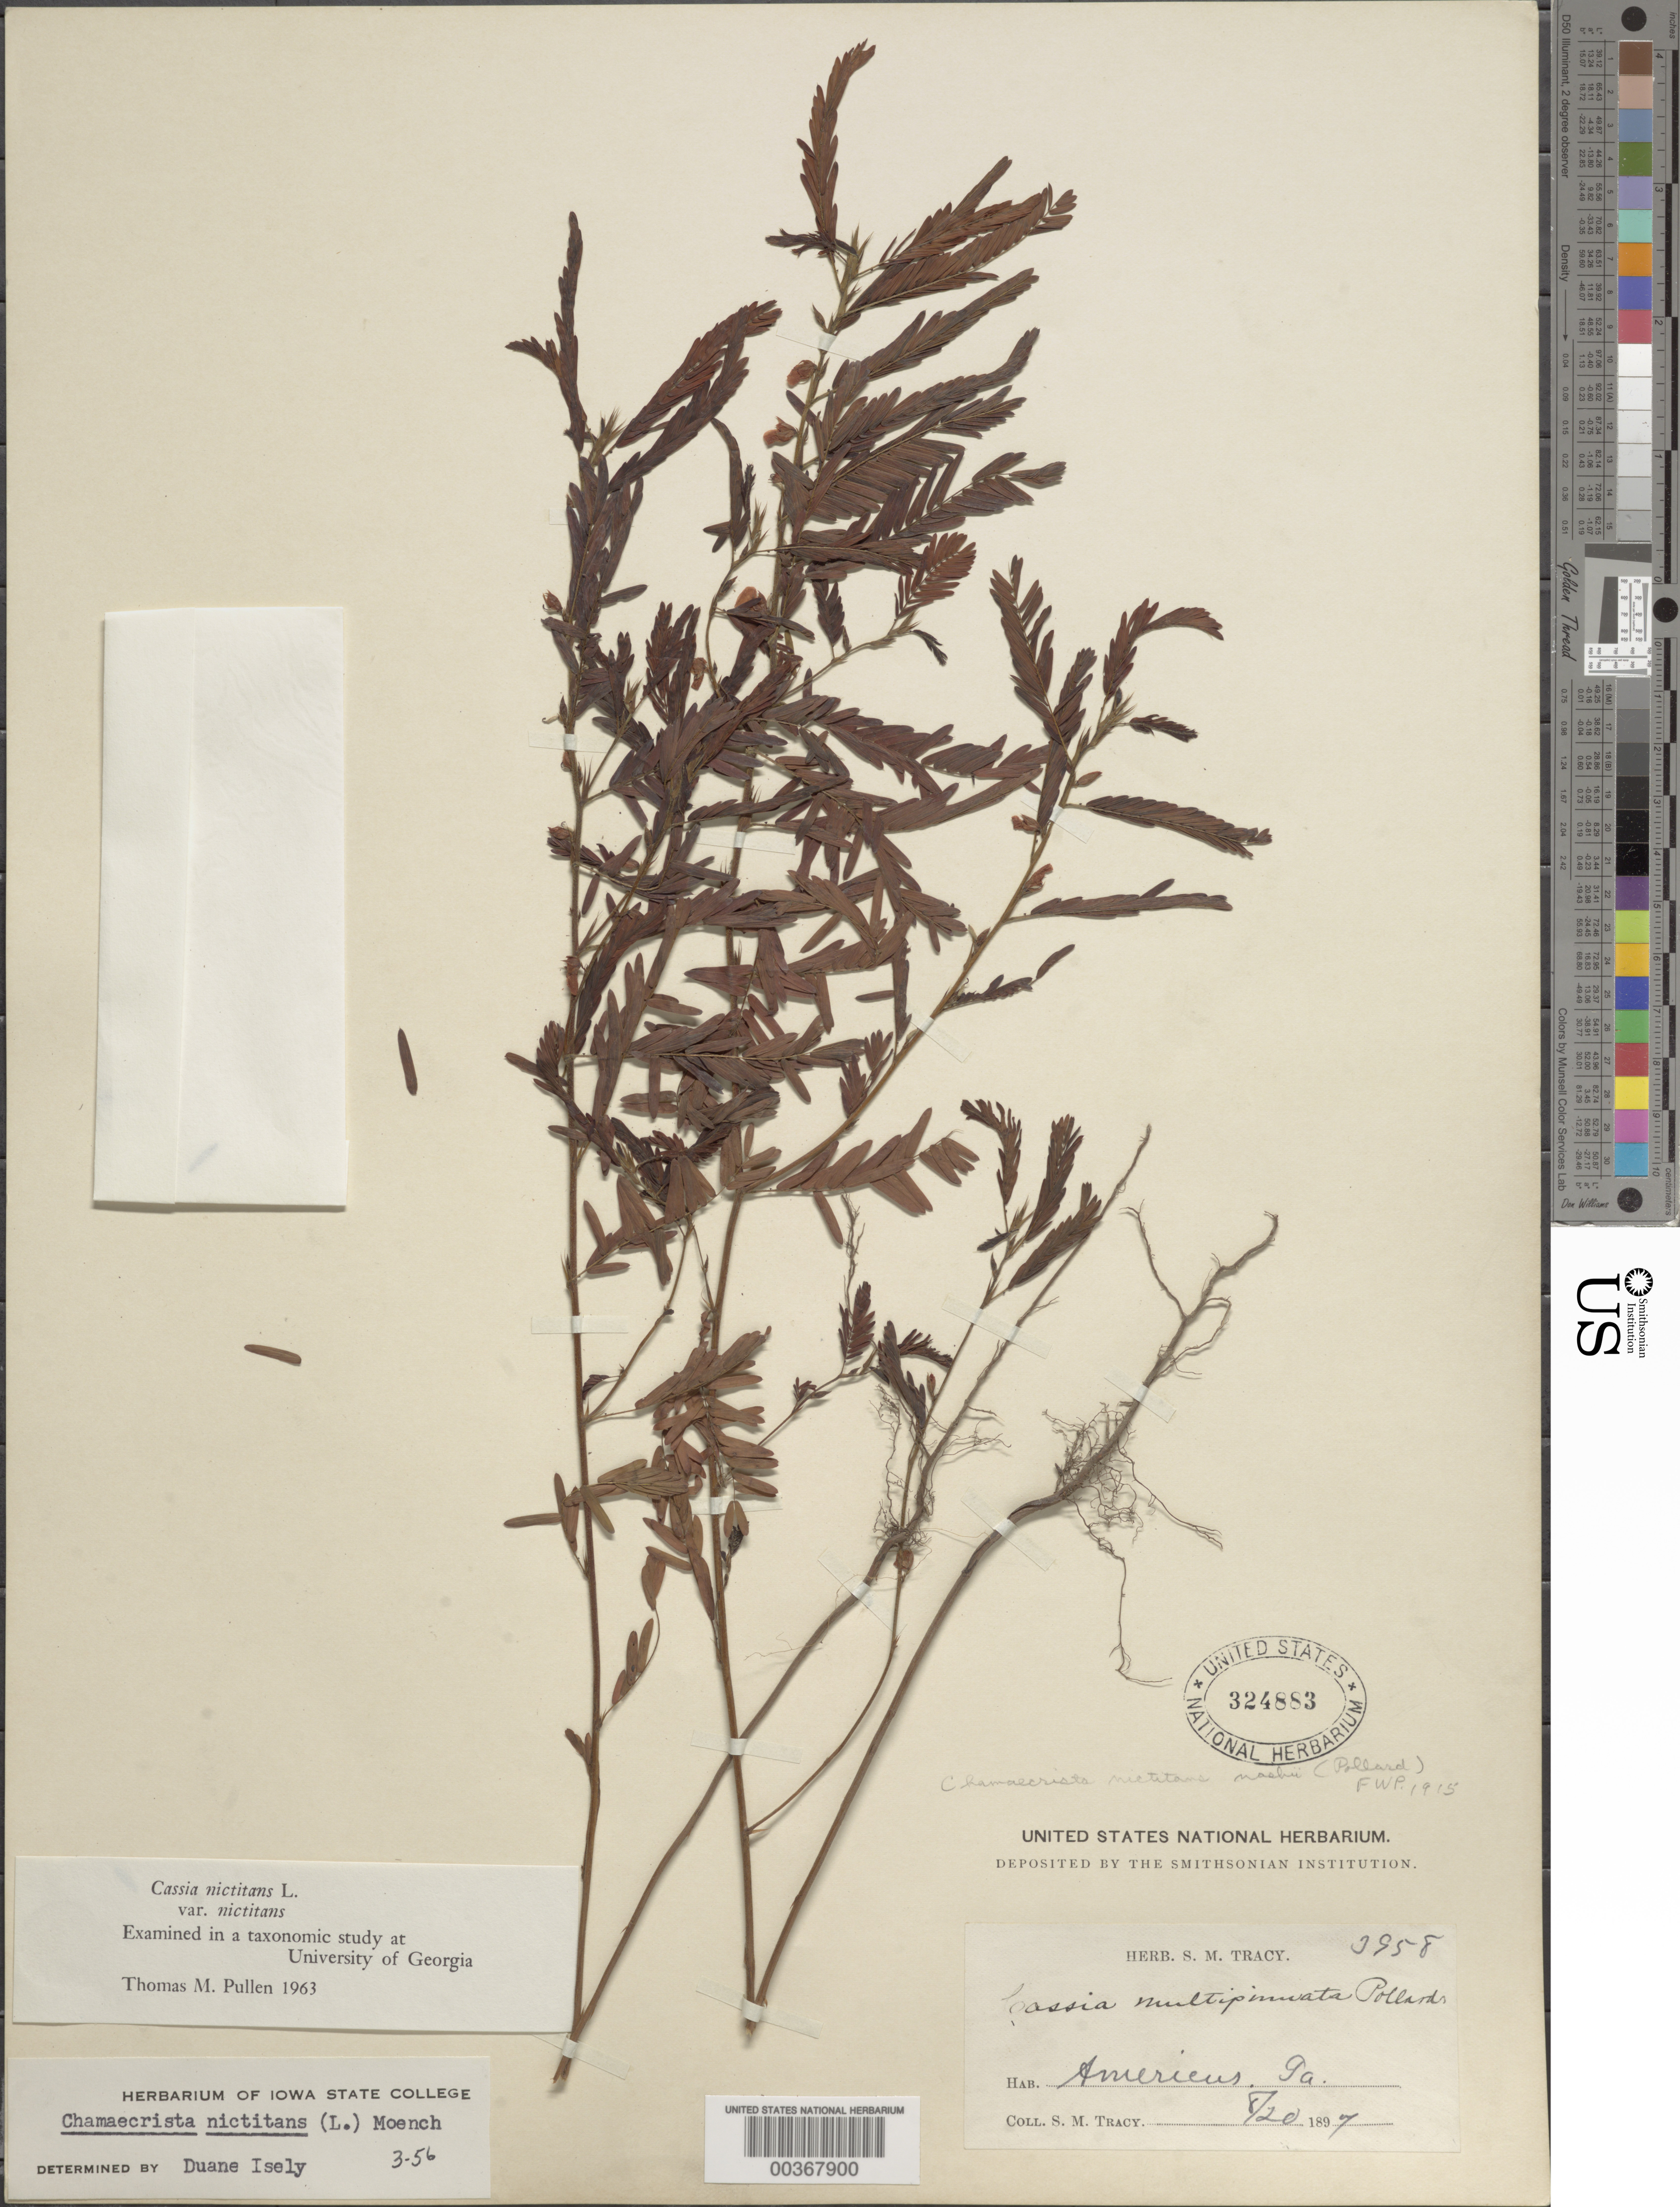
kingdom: Plantae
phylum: Tracheophyta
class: Magnoliopsida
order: Fabales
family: Fabaceae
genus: Chamaecrista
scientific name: Chamaecrista nictitans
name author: (L.) Moench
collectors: S. M. Tracy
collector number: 3958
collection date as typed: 20 Aug 1897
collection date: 1897-08-20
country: United States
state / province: Georgia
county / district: Sumter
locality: Americus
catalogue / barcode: US 324883